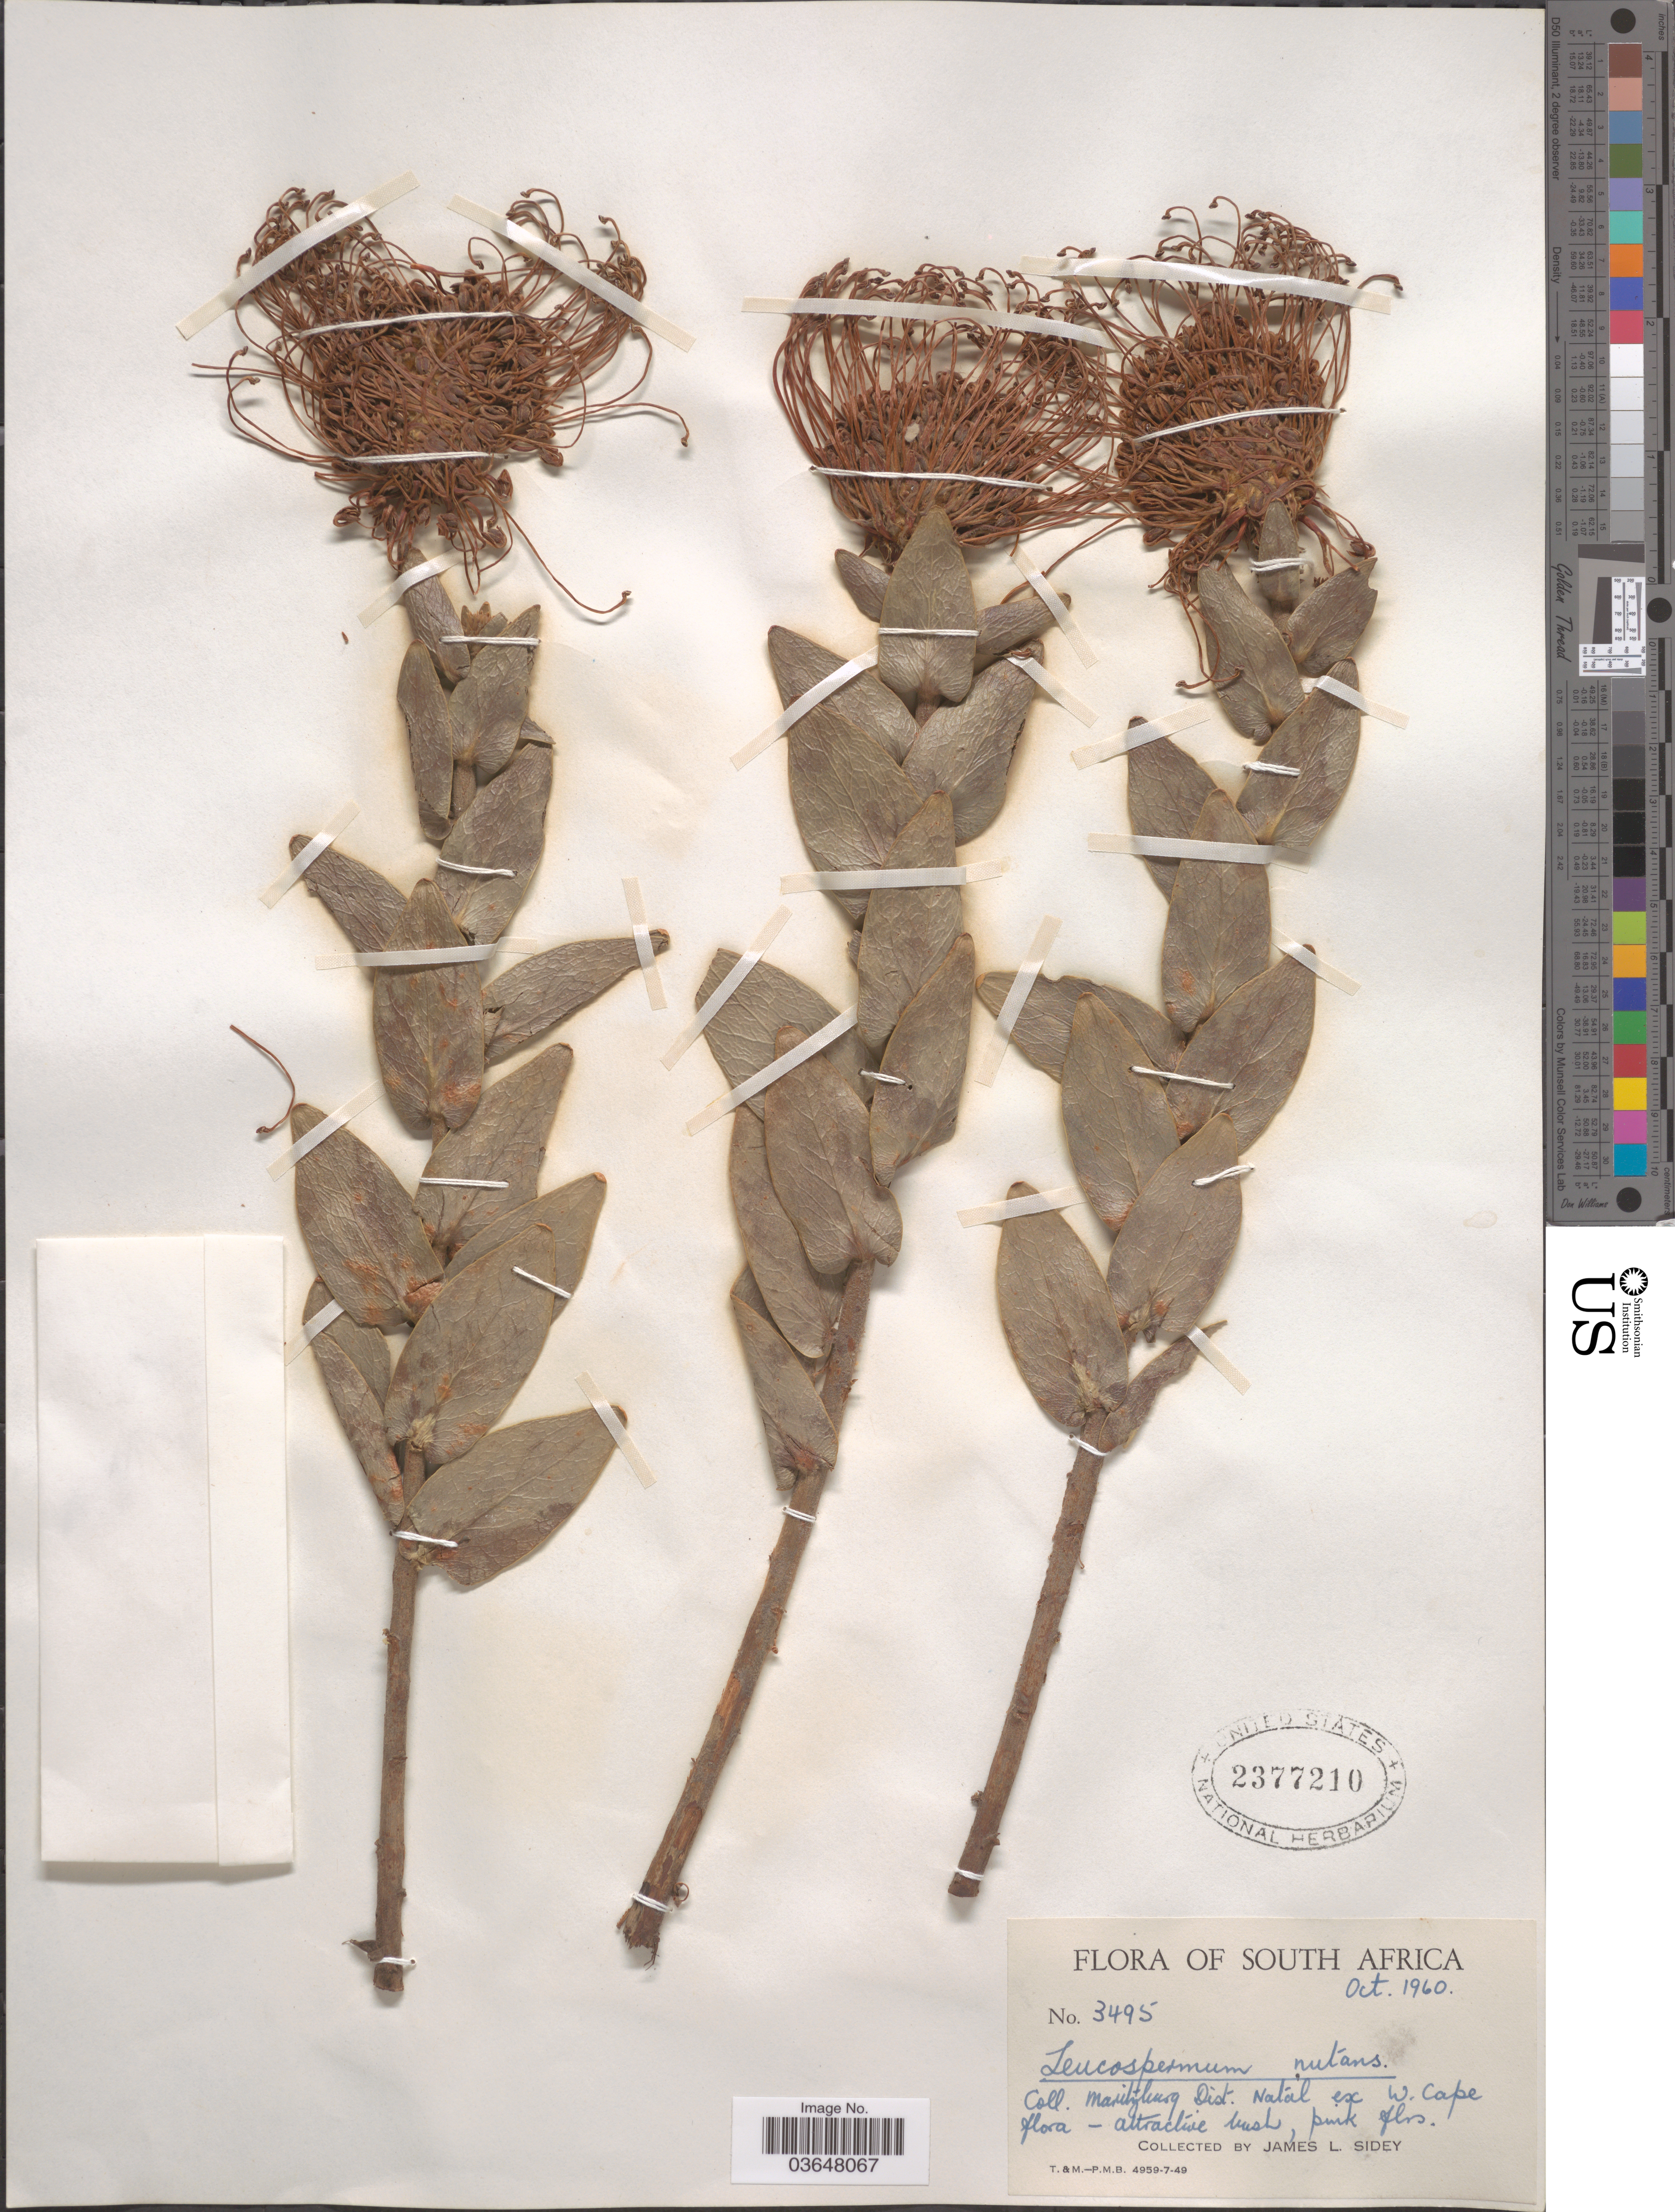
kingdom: Plantae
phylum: Tracheophyta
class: Magnoliopsida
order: Proteales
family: Proteaceae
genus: Leucospermum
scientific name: Leucospermum cordifolium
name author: (Salisb. ex Knight) Fourc.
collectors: J. L. Sidey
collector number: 3495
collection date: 1960-10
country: South Africa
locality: Maritzburg Dist. Natal. ex W. Cape.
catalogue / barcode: US 2377210